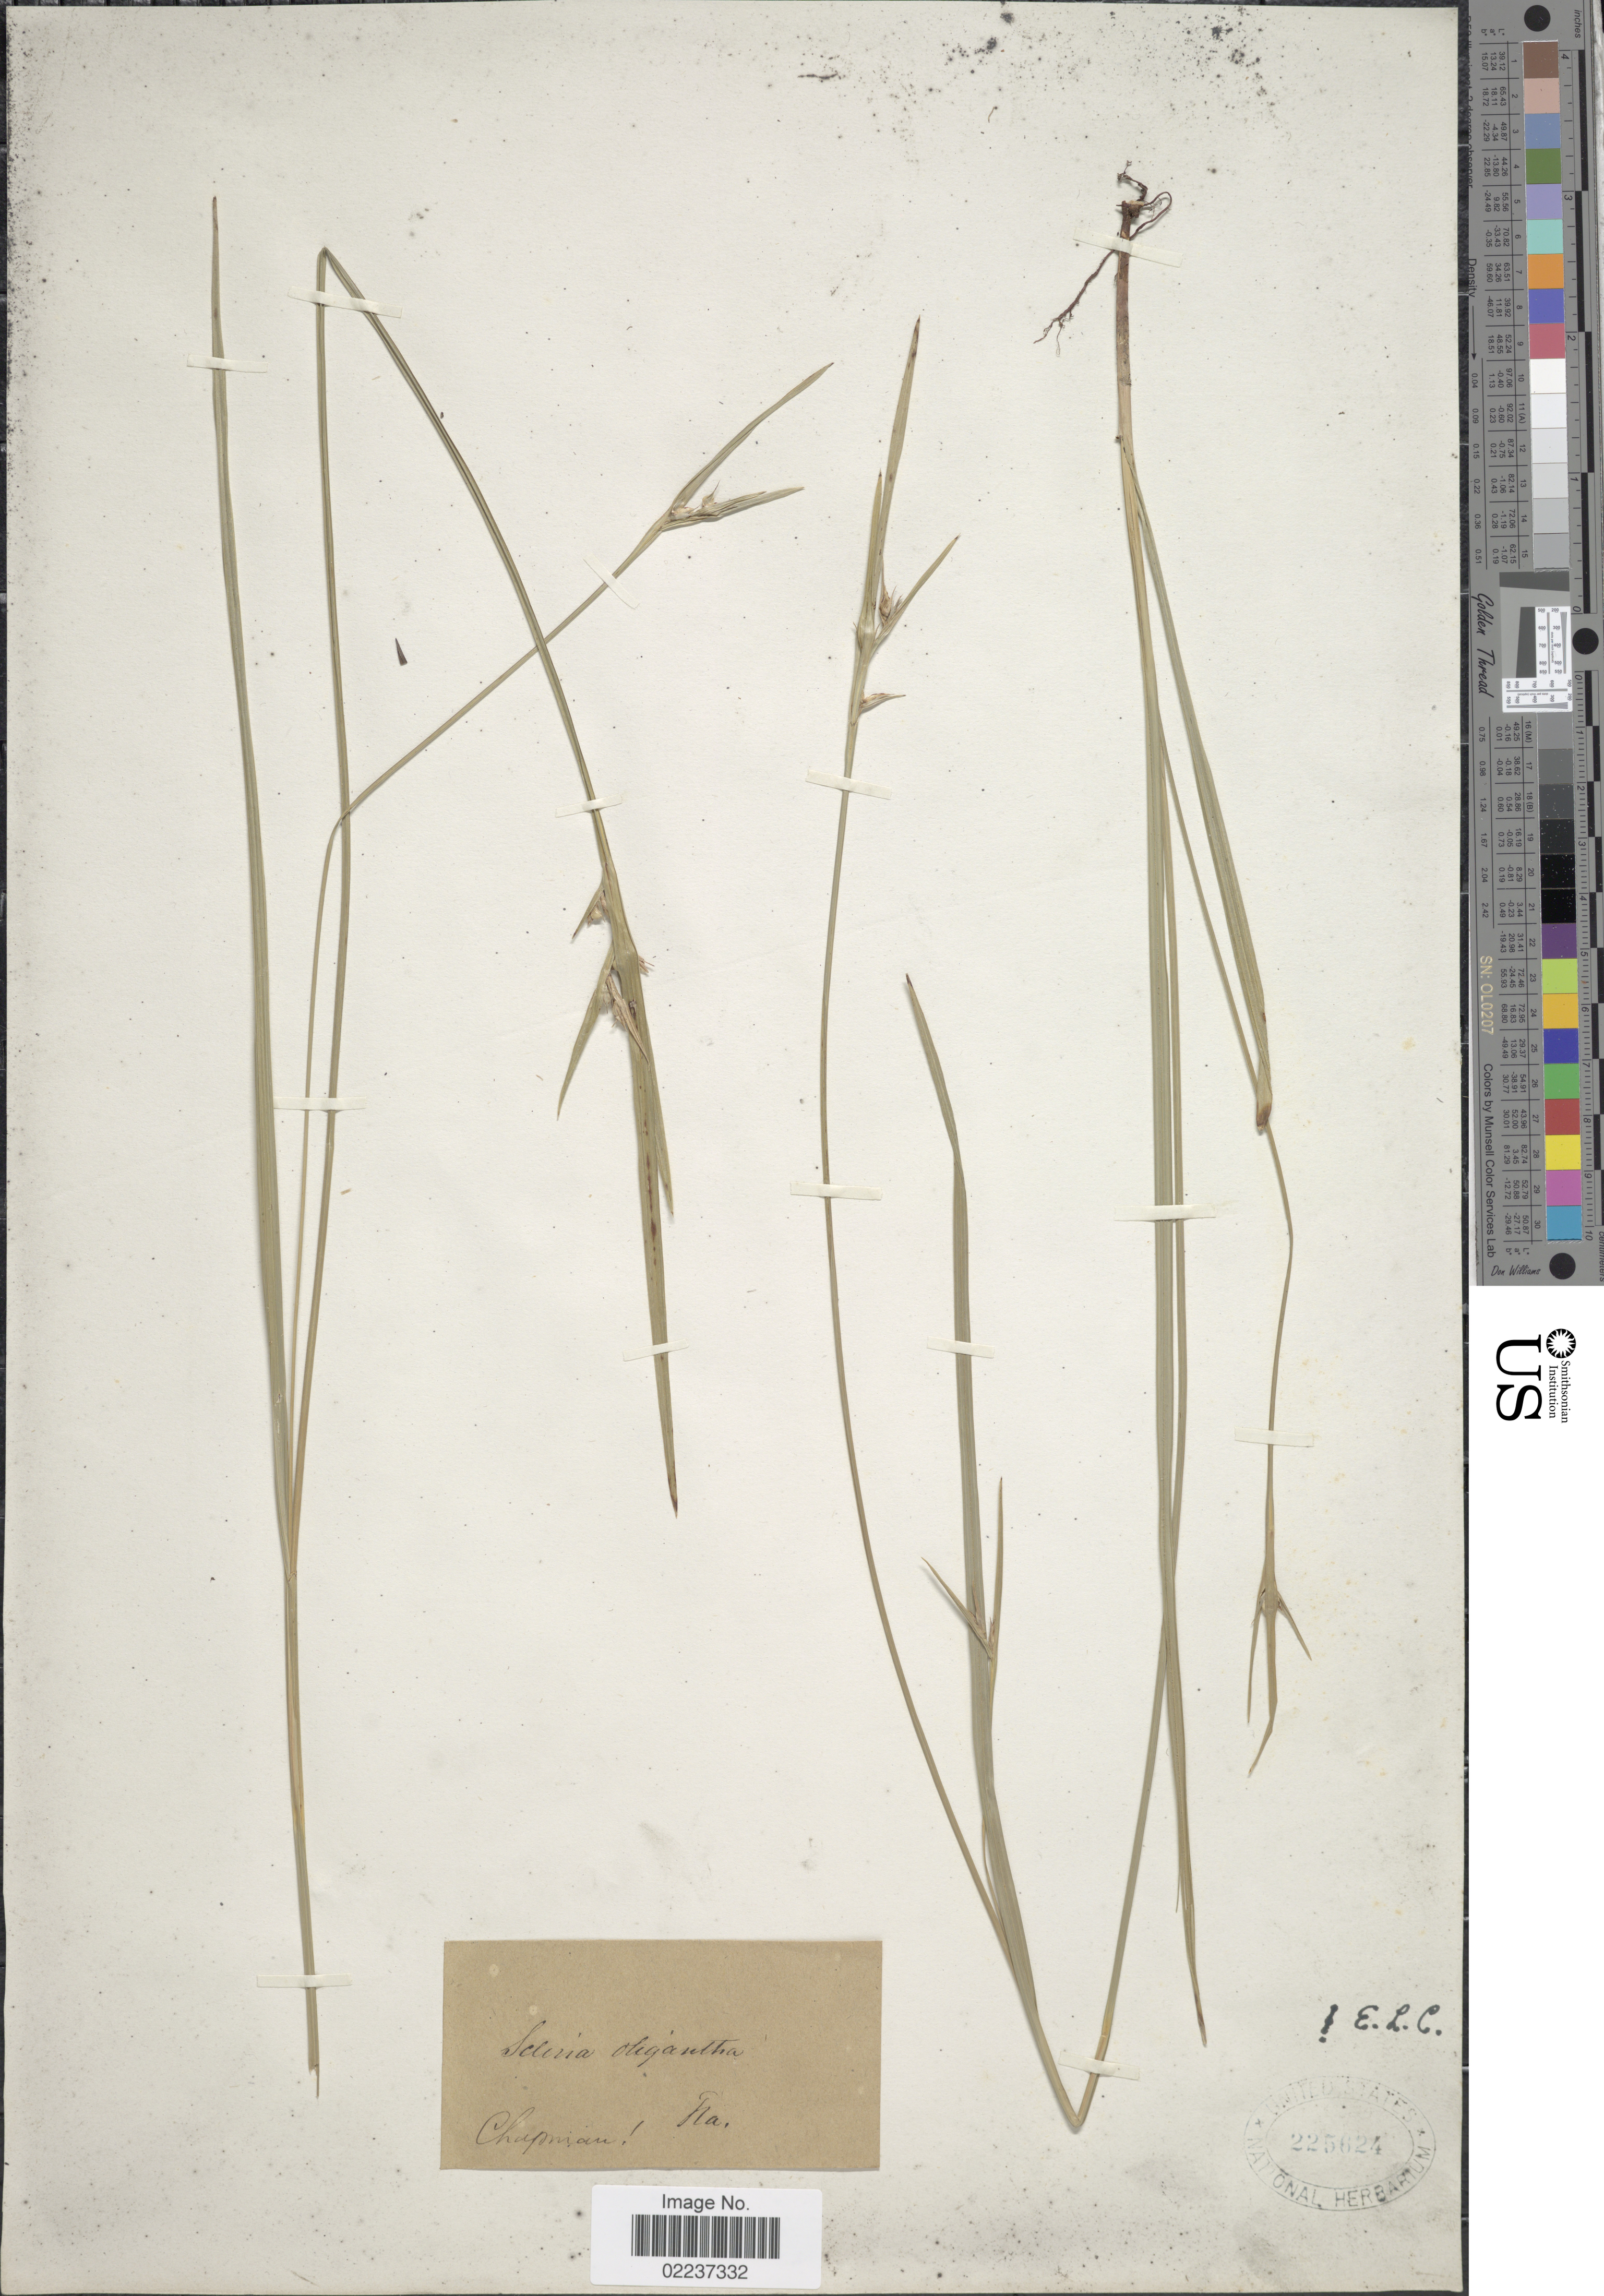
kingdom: Plantae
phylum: Tracheophyta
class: Liliopsida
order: Poales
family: Cyperaceae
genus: Scleria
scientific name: Scleria oligantha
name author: Michx.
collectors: A. Chapman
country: United States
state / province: Florida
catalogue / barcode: US 225624